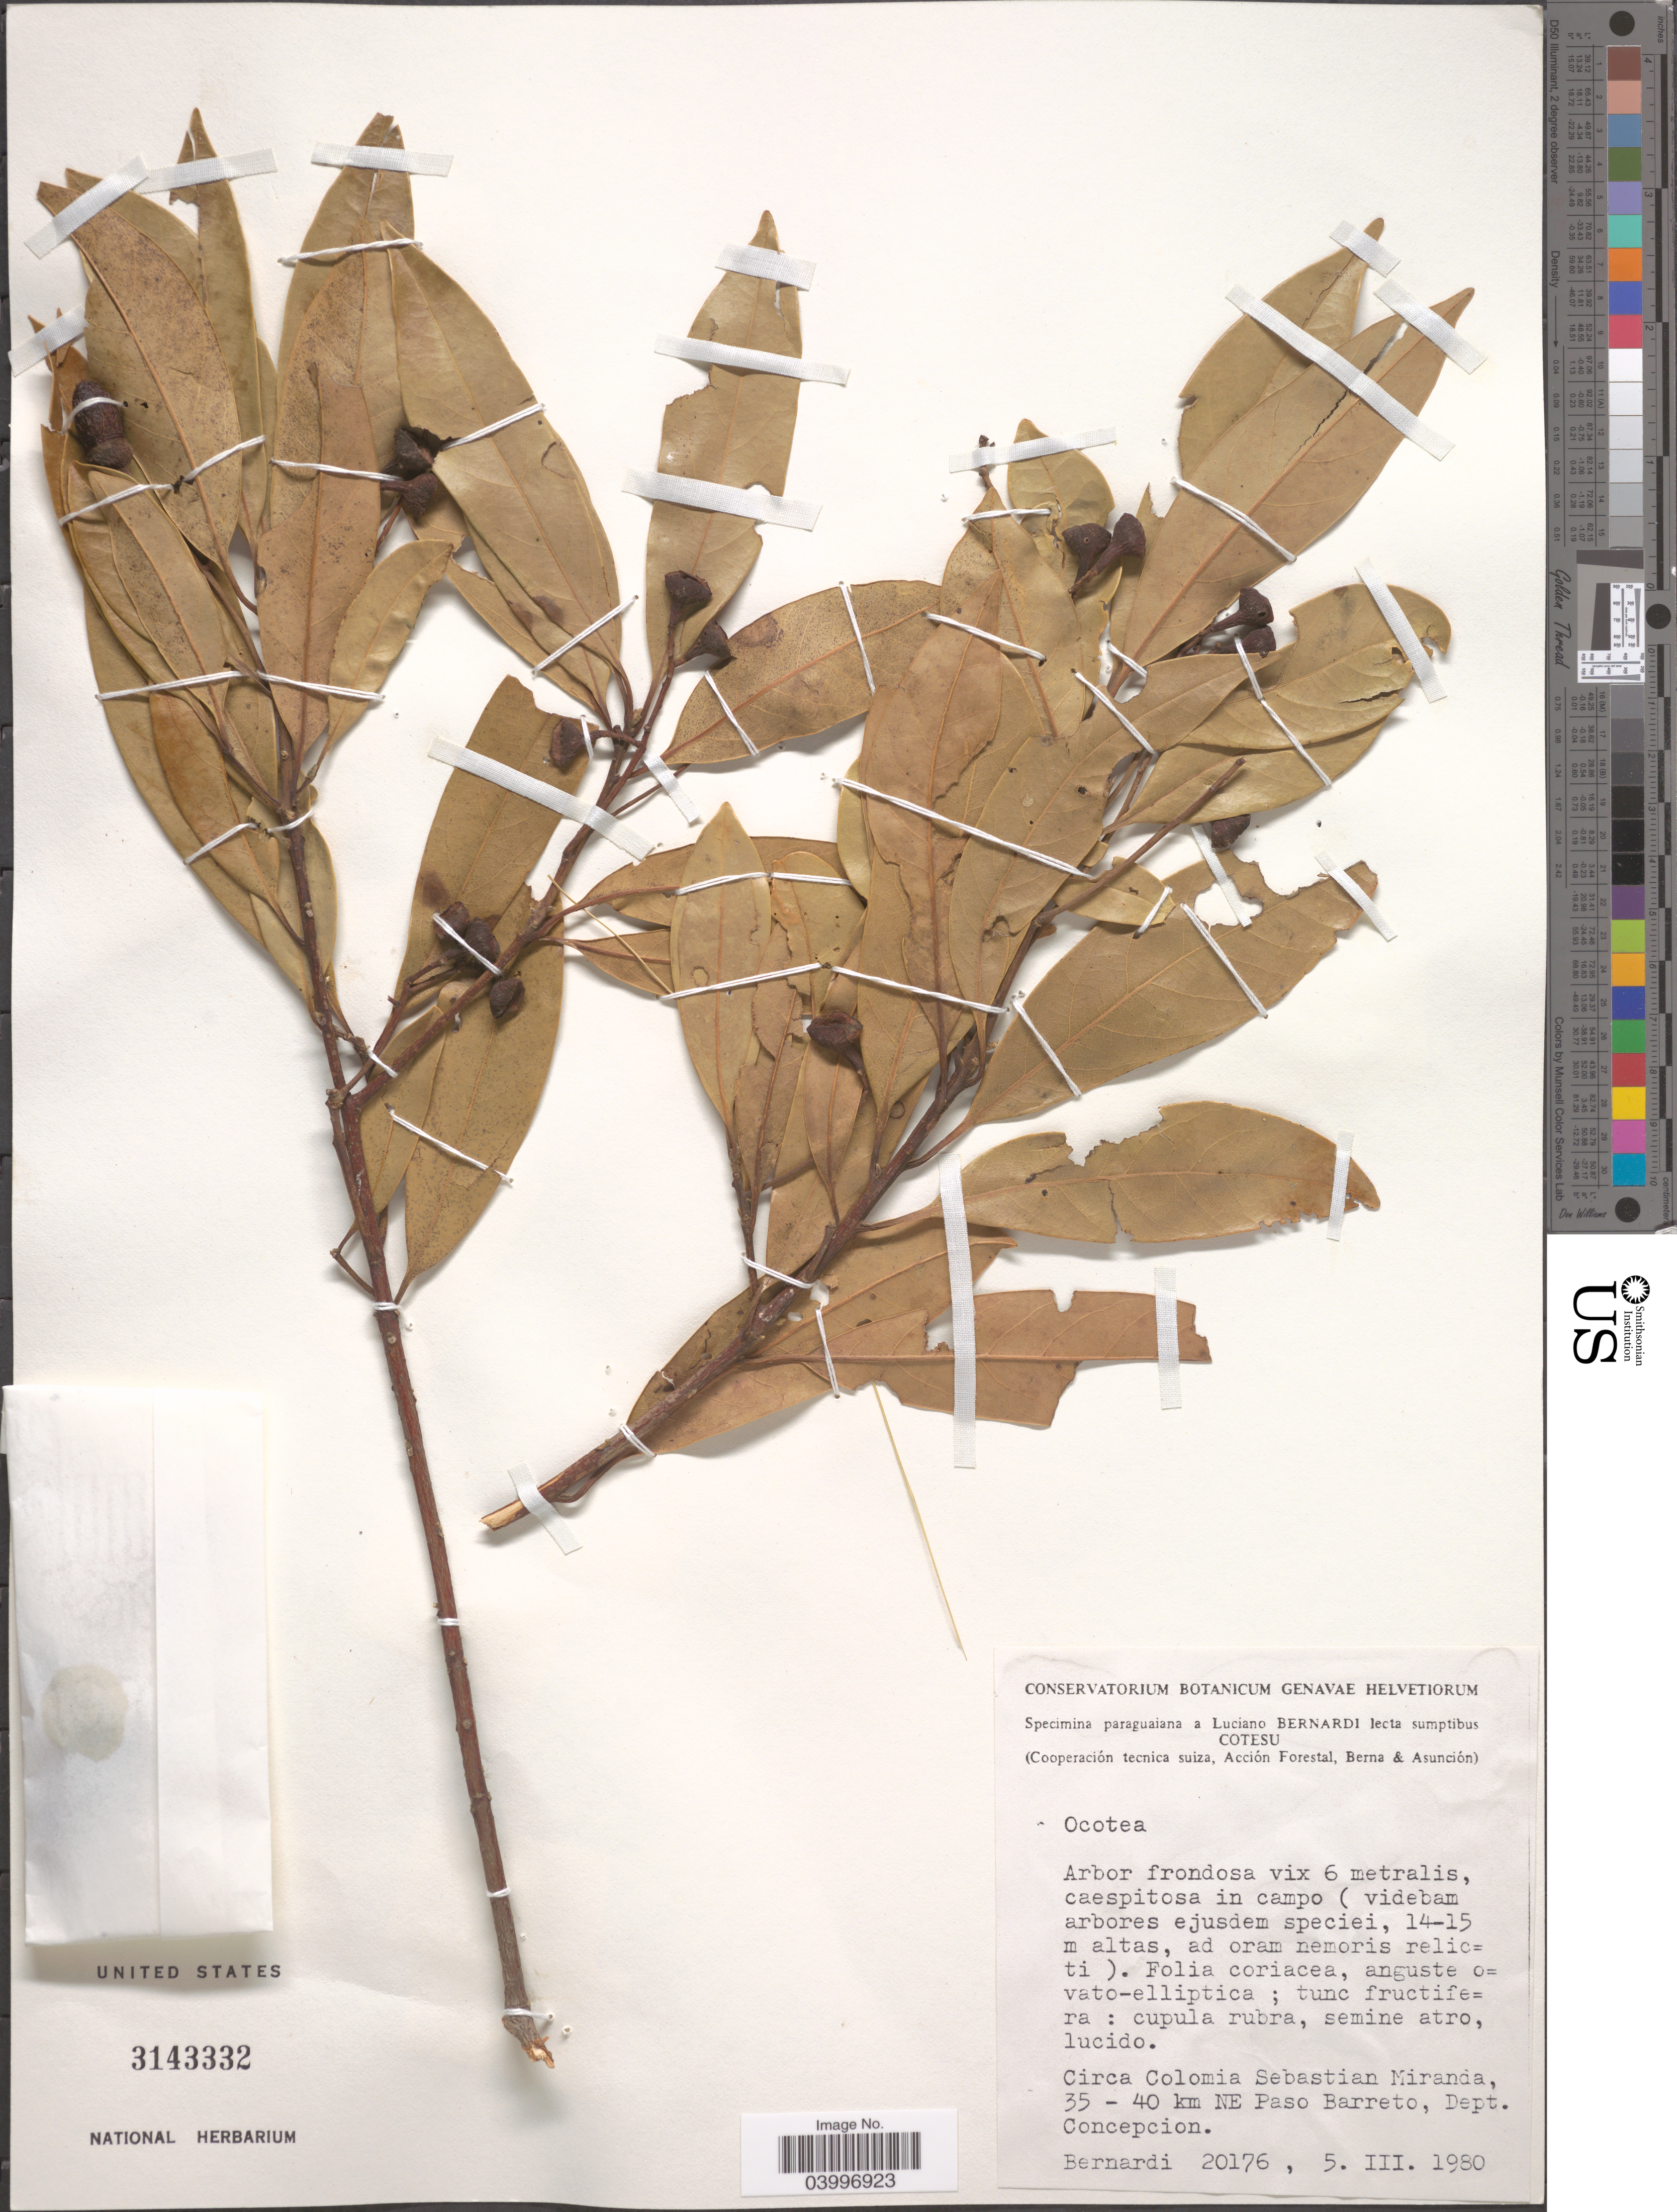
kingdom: Plantae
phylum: Tracheophyta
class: Magnoliopsida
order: Laurales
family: Lauraceae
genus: Ocotea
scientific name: Ocotea sp.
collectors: L. Bernardi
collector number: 20176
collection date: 1980-03-05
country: Paraguay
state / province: Concepcion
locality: Circa Colomia Sebastian Miranda, 35 - 40 km NE Paso Barreto, Dept. Concepcion.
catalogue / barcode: US 3143332